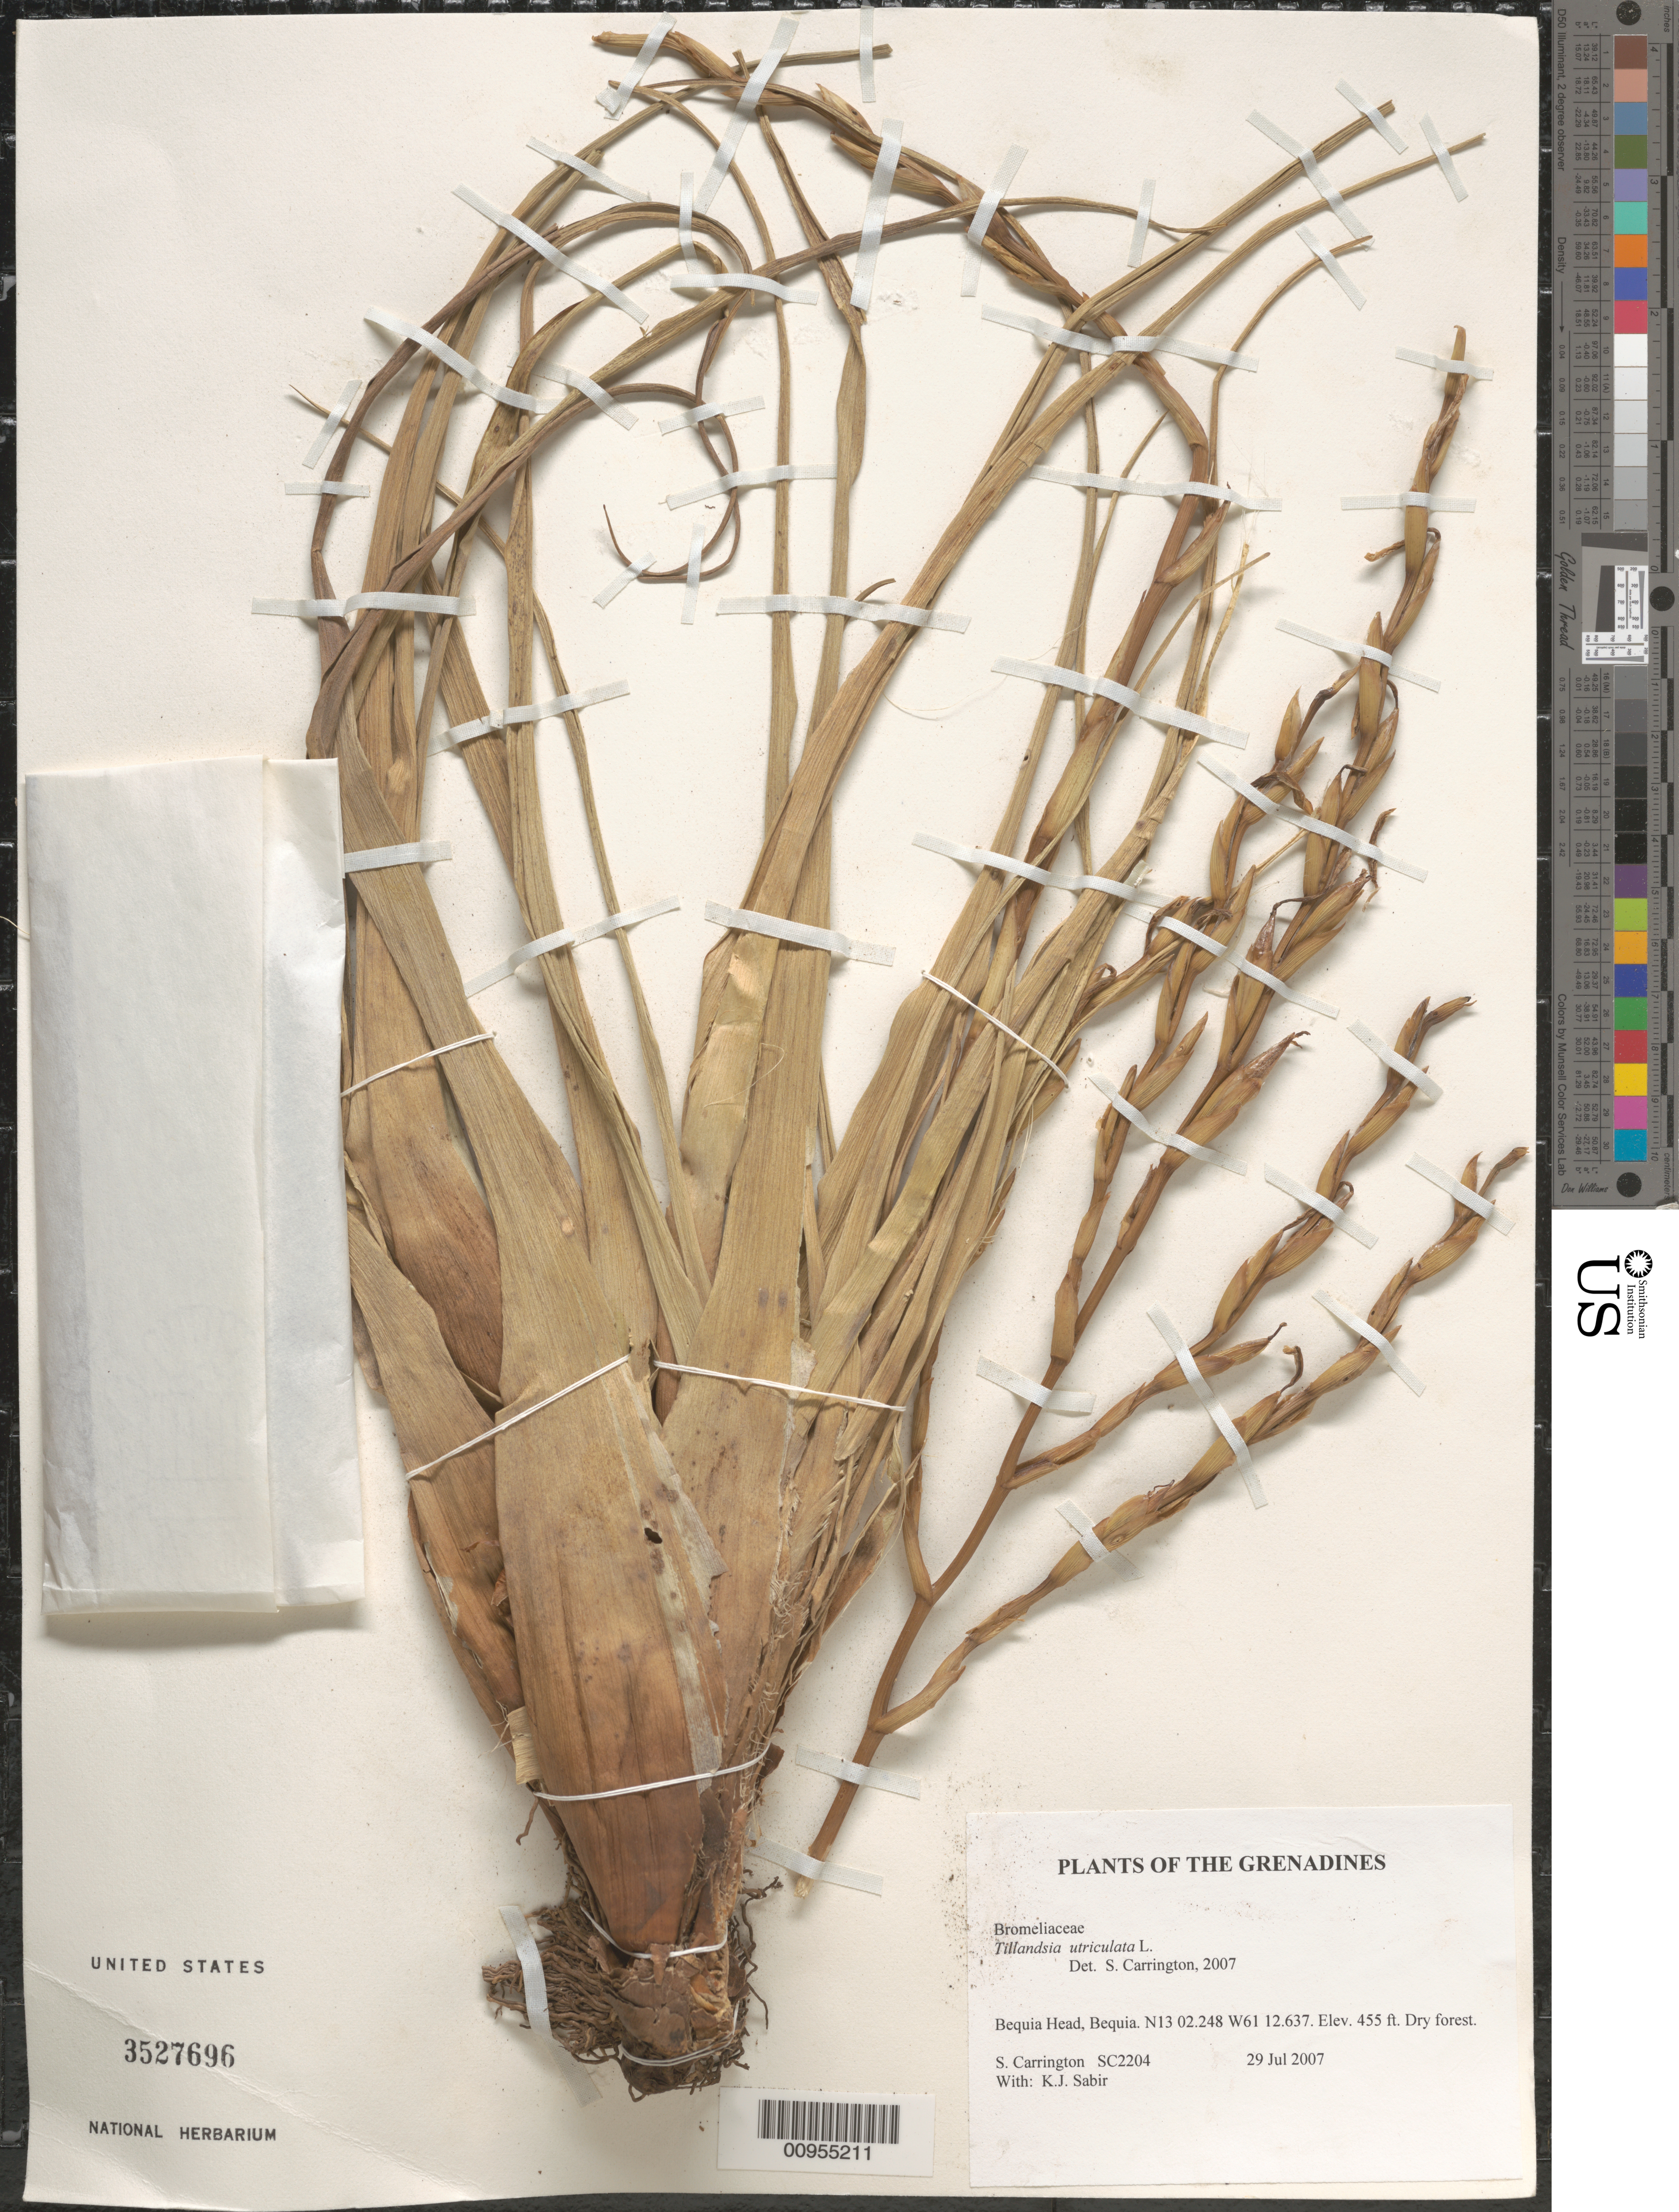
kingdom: Plantae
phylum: Tracheophyta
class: Liliopsida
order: Poales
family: Bromeliaceae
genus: Tillandsia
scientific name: Tillandsia utriculata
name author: L.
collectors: C. M. S. Carrington & K. Sabir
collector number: SC 2204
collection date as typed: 29 Jul 2007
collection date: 2007-07-29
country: St. Vincent - Grenadines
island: Bequia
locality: Bequia Head, Bequia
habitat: dry forest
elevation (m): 139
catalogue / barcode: US 3527696